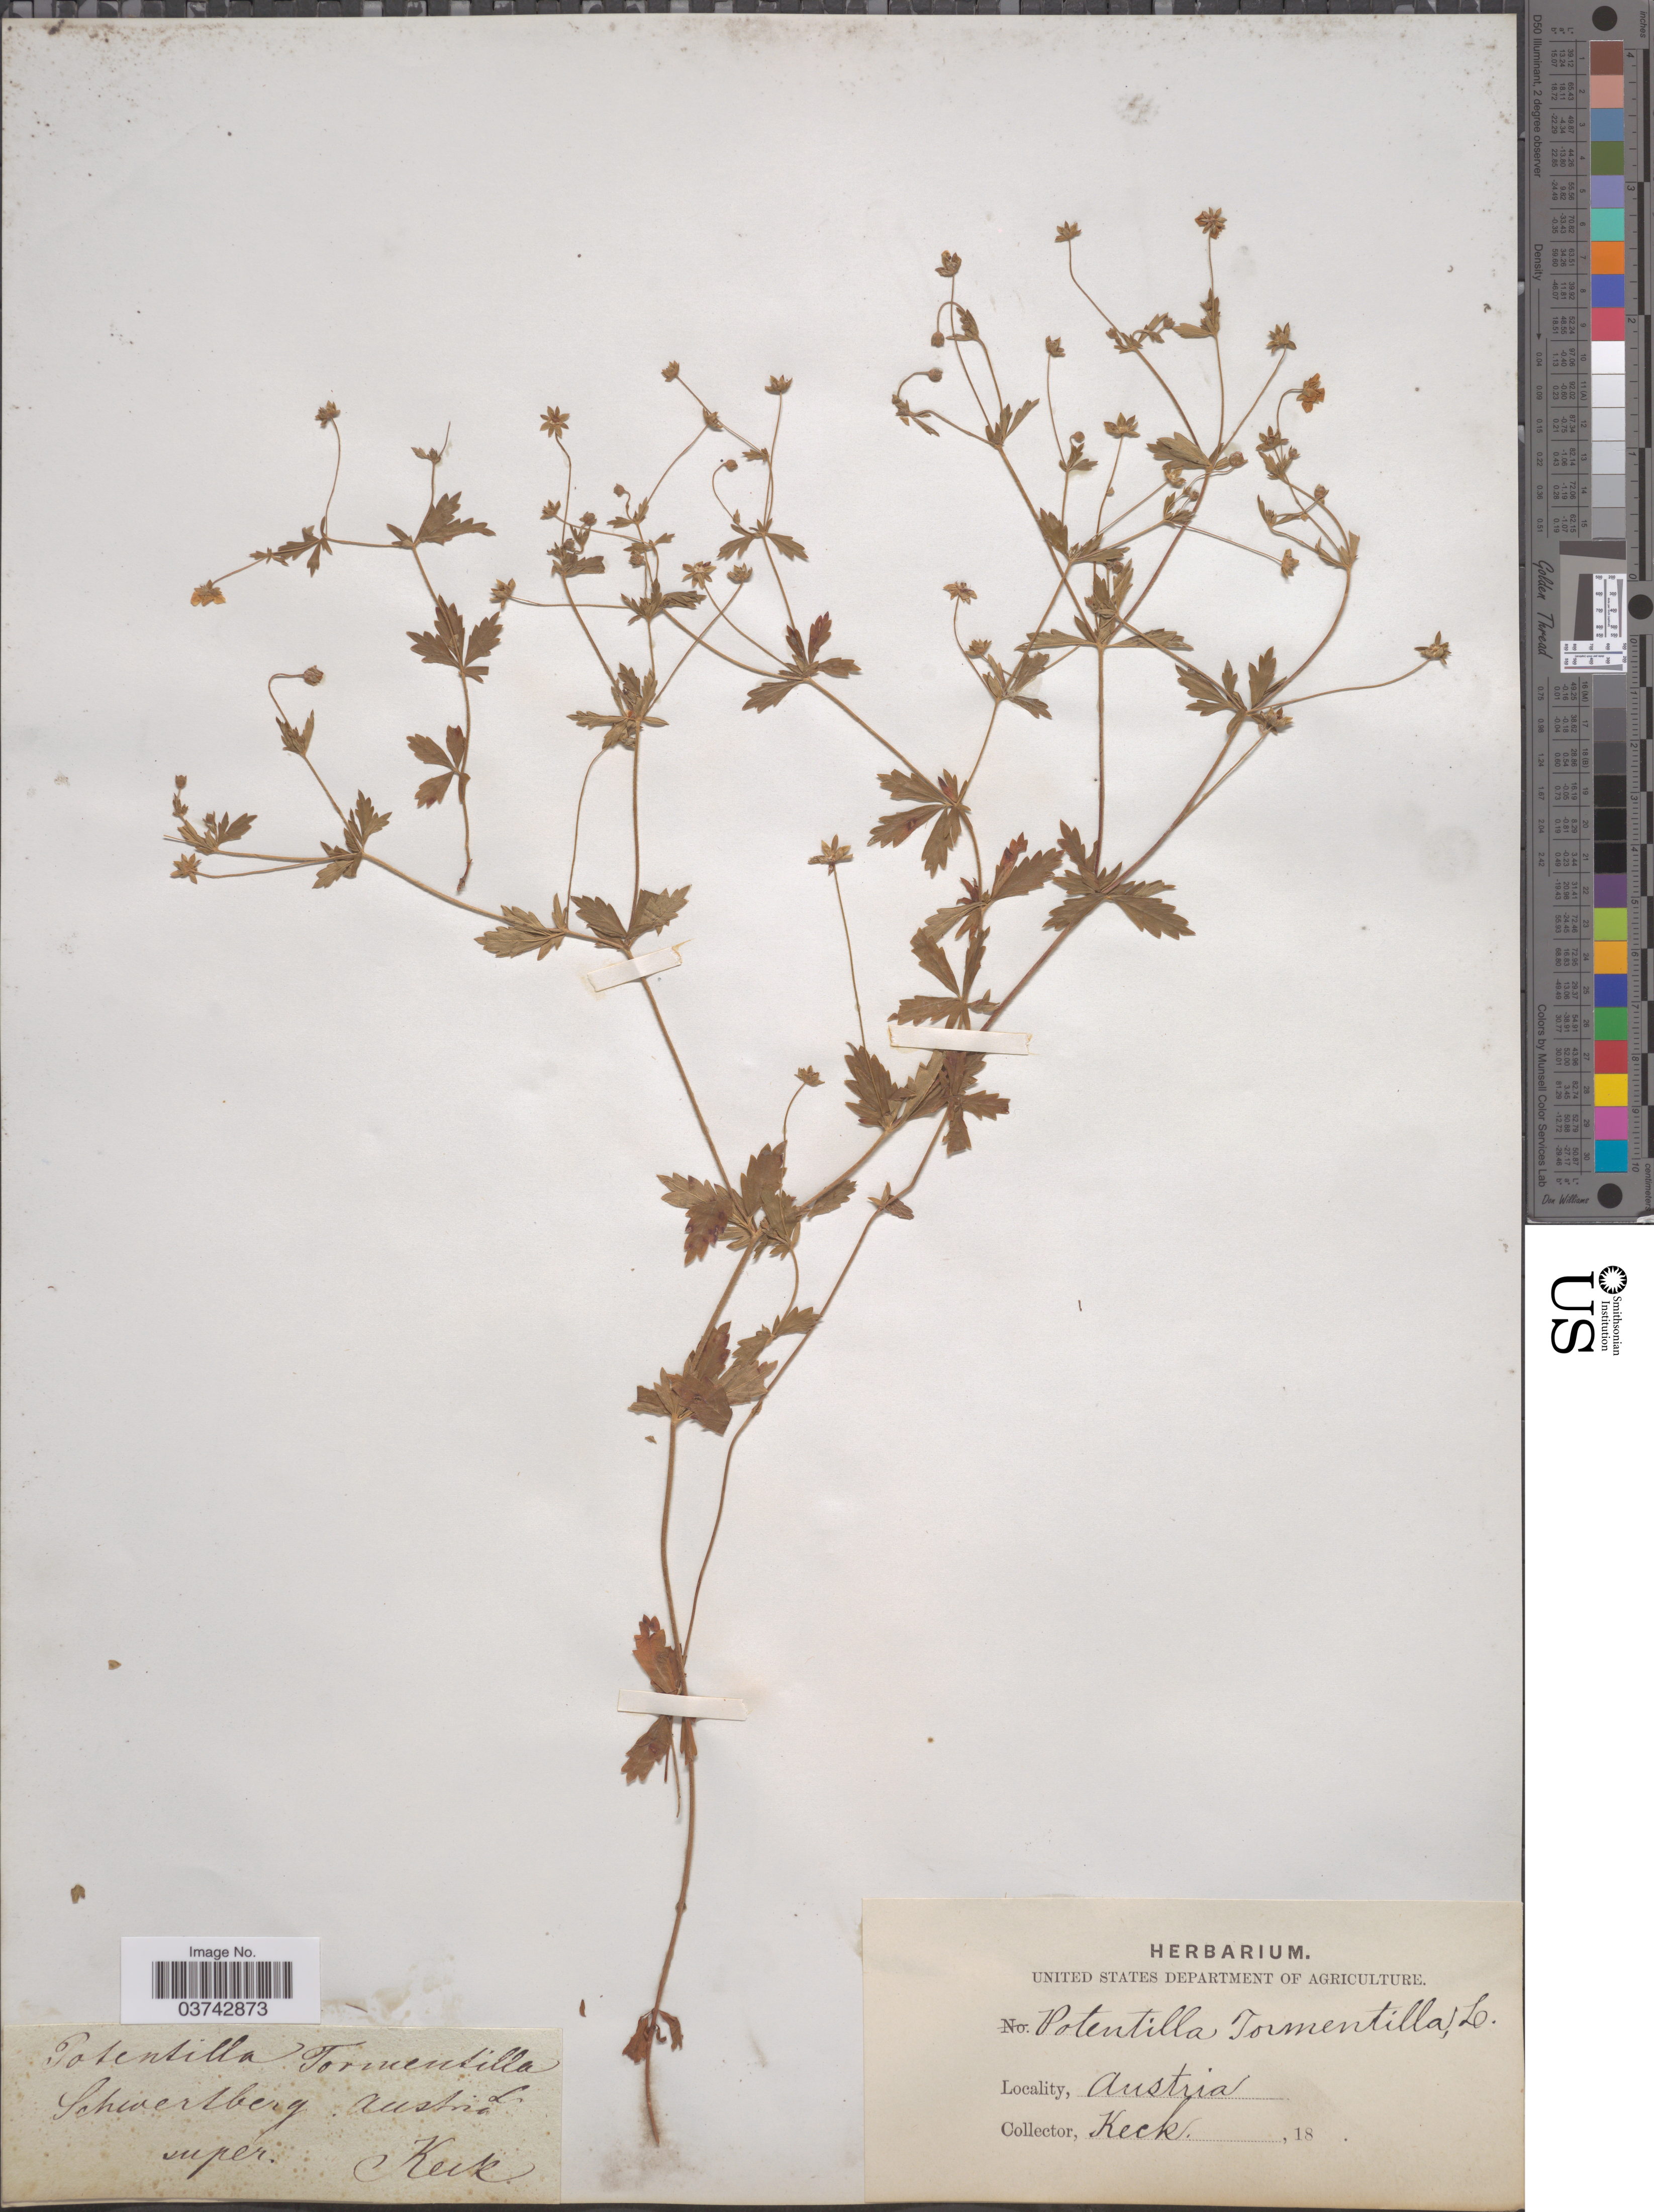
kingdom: Plantae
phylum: Tracheophyta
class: Magnoliopsida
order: Rosales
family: Rosaceae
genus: Potentilla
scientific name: Potentilla tormentilla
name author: Neck.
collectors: -- Keck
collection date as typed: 18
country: Austria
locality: Schwertberg. Austria super.